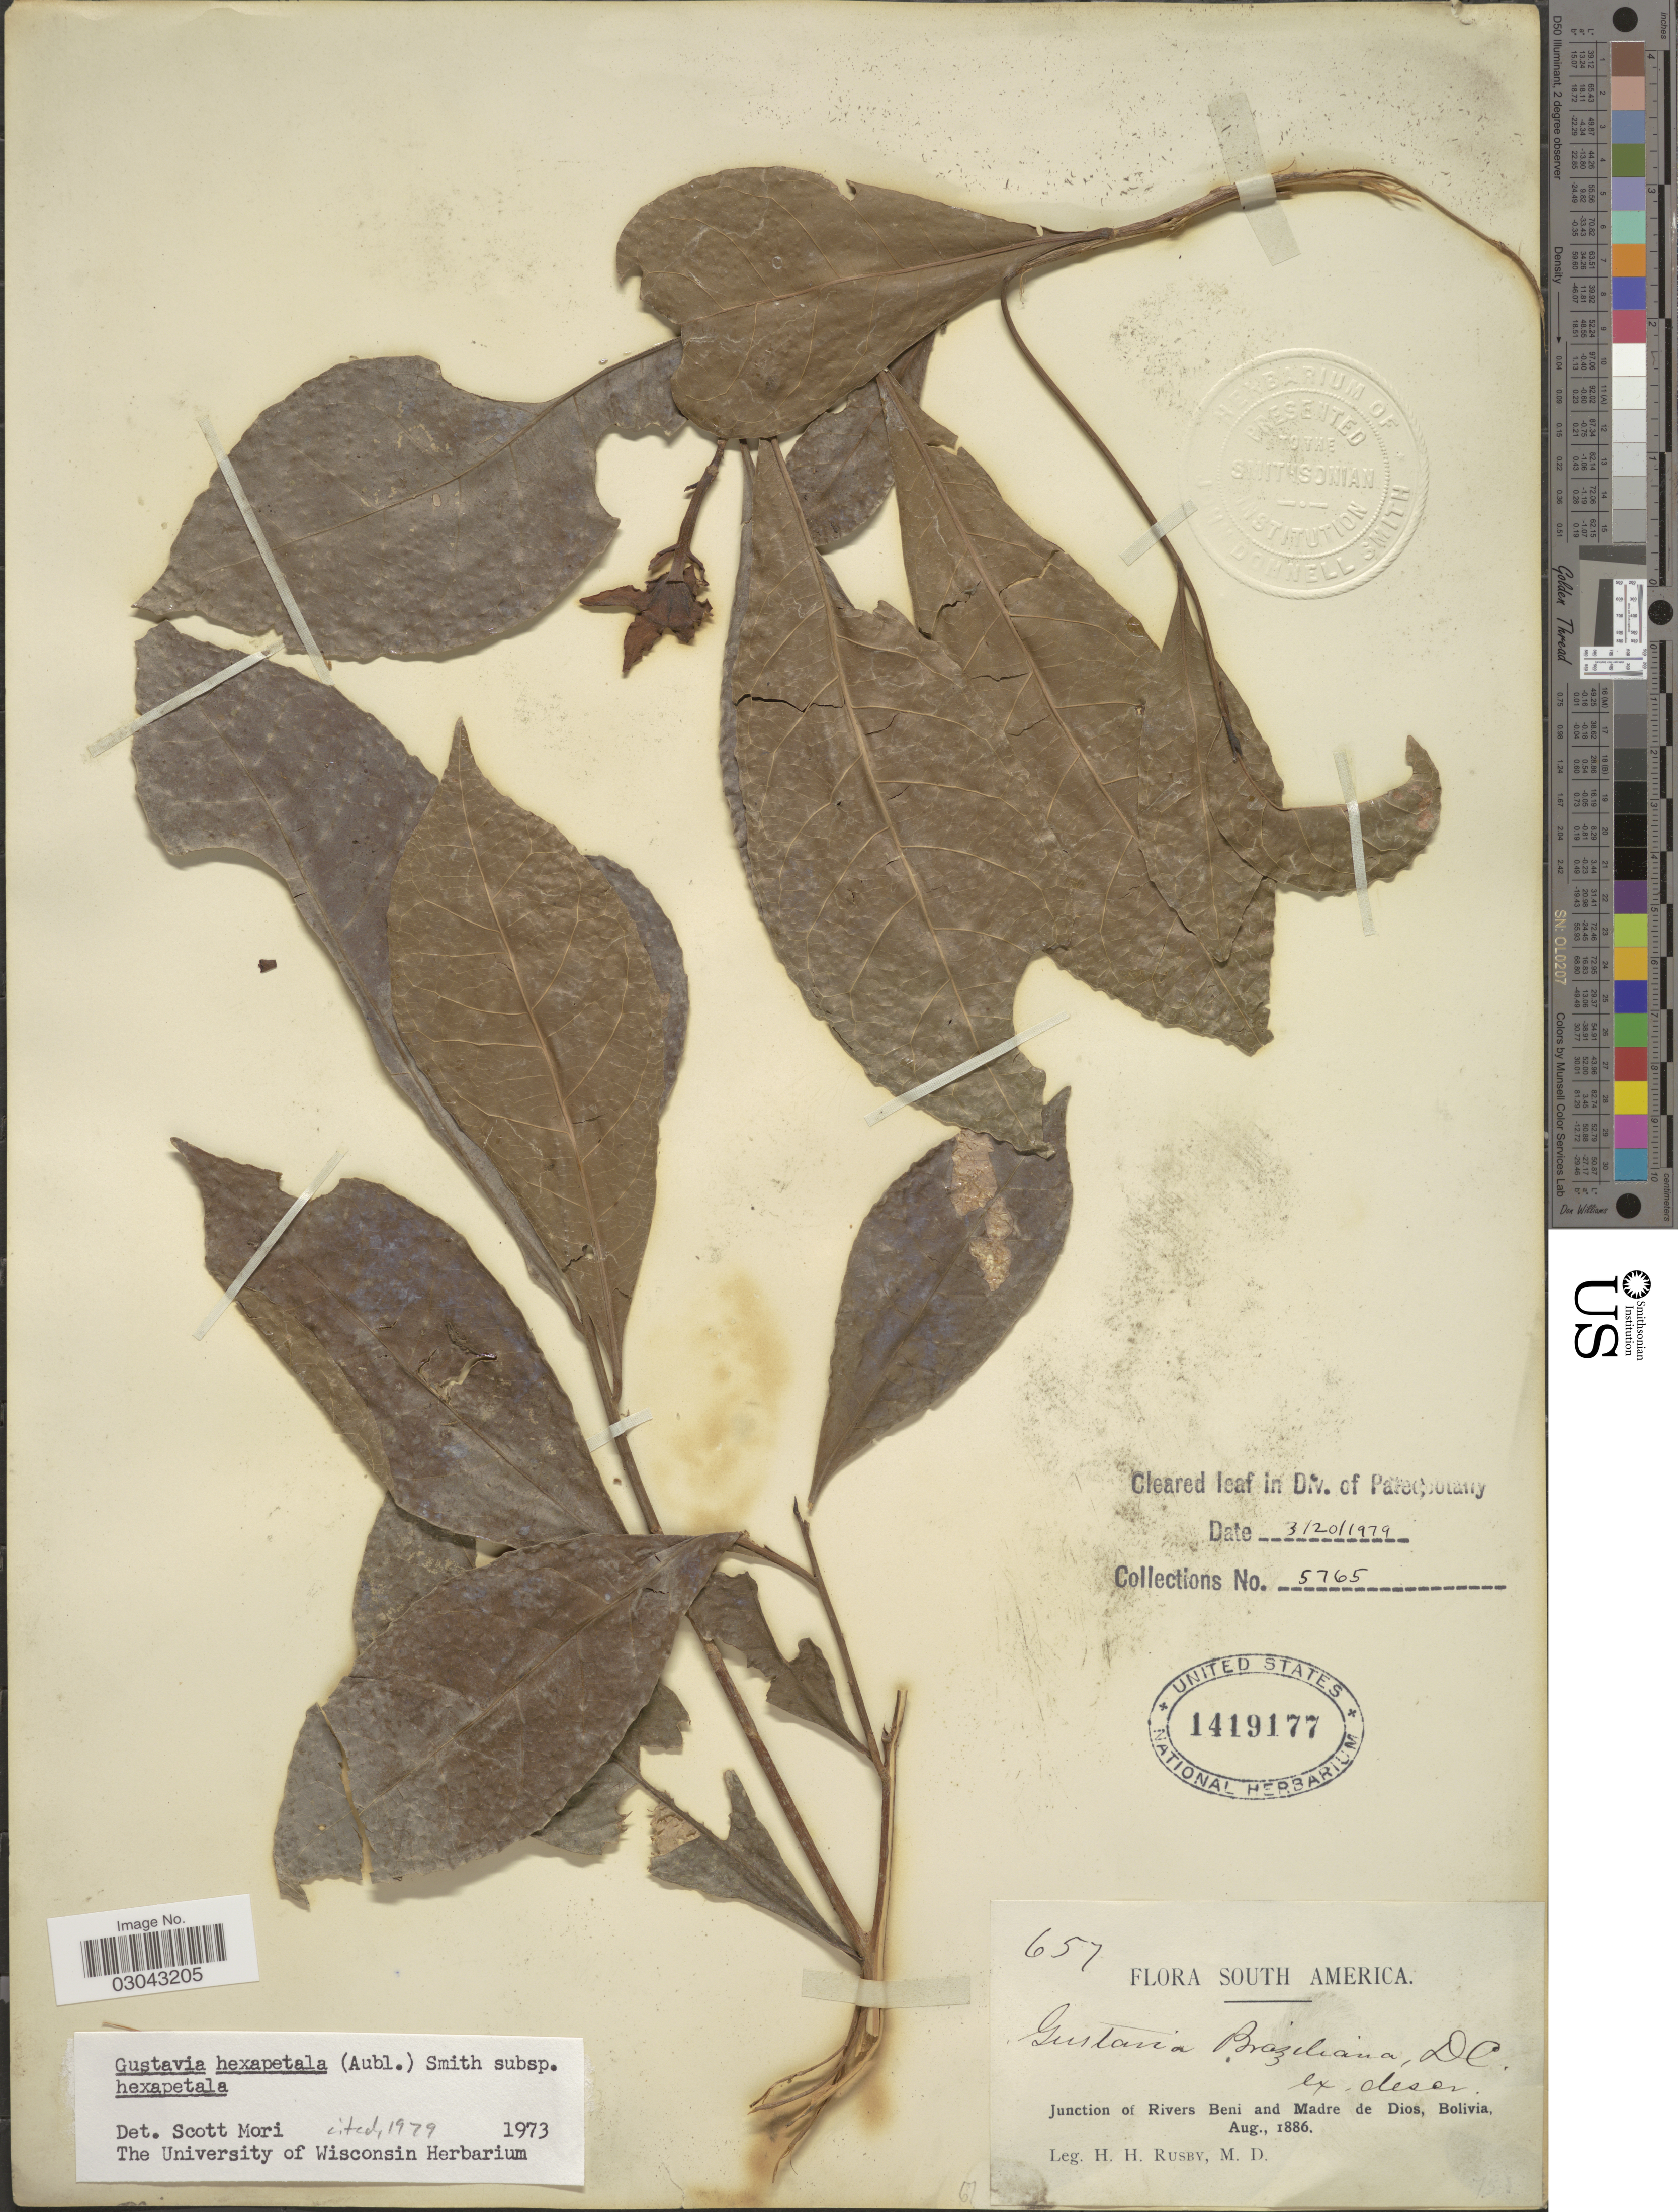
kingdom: Plantae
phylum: Tracheophyta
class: Magnoliopsida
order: Ericales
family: Lecythidaceae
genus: Gustavia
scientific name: Gustavia hexapetala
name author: (Aubl.) Sm.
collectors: H. H. Rusby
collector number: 657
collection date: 1886-08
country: Bolivia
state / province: Beni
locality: Junction of Rivers Beni and Madre de Dios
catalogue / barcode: US 1419177